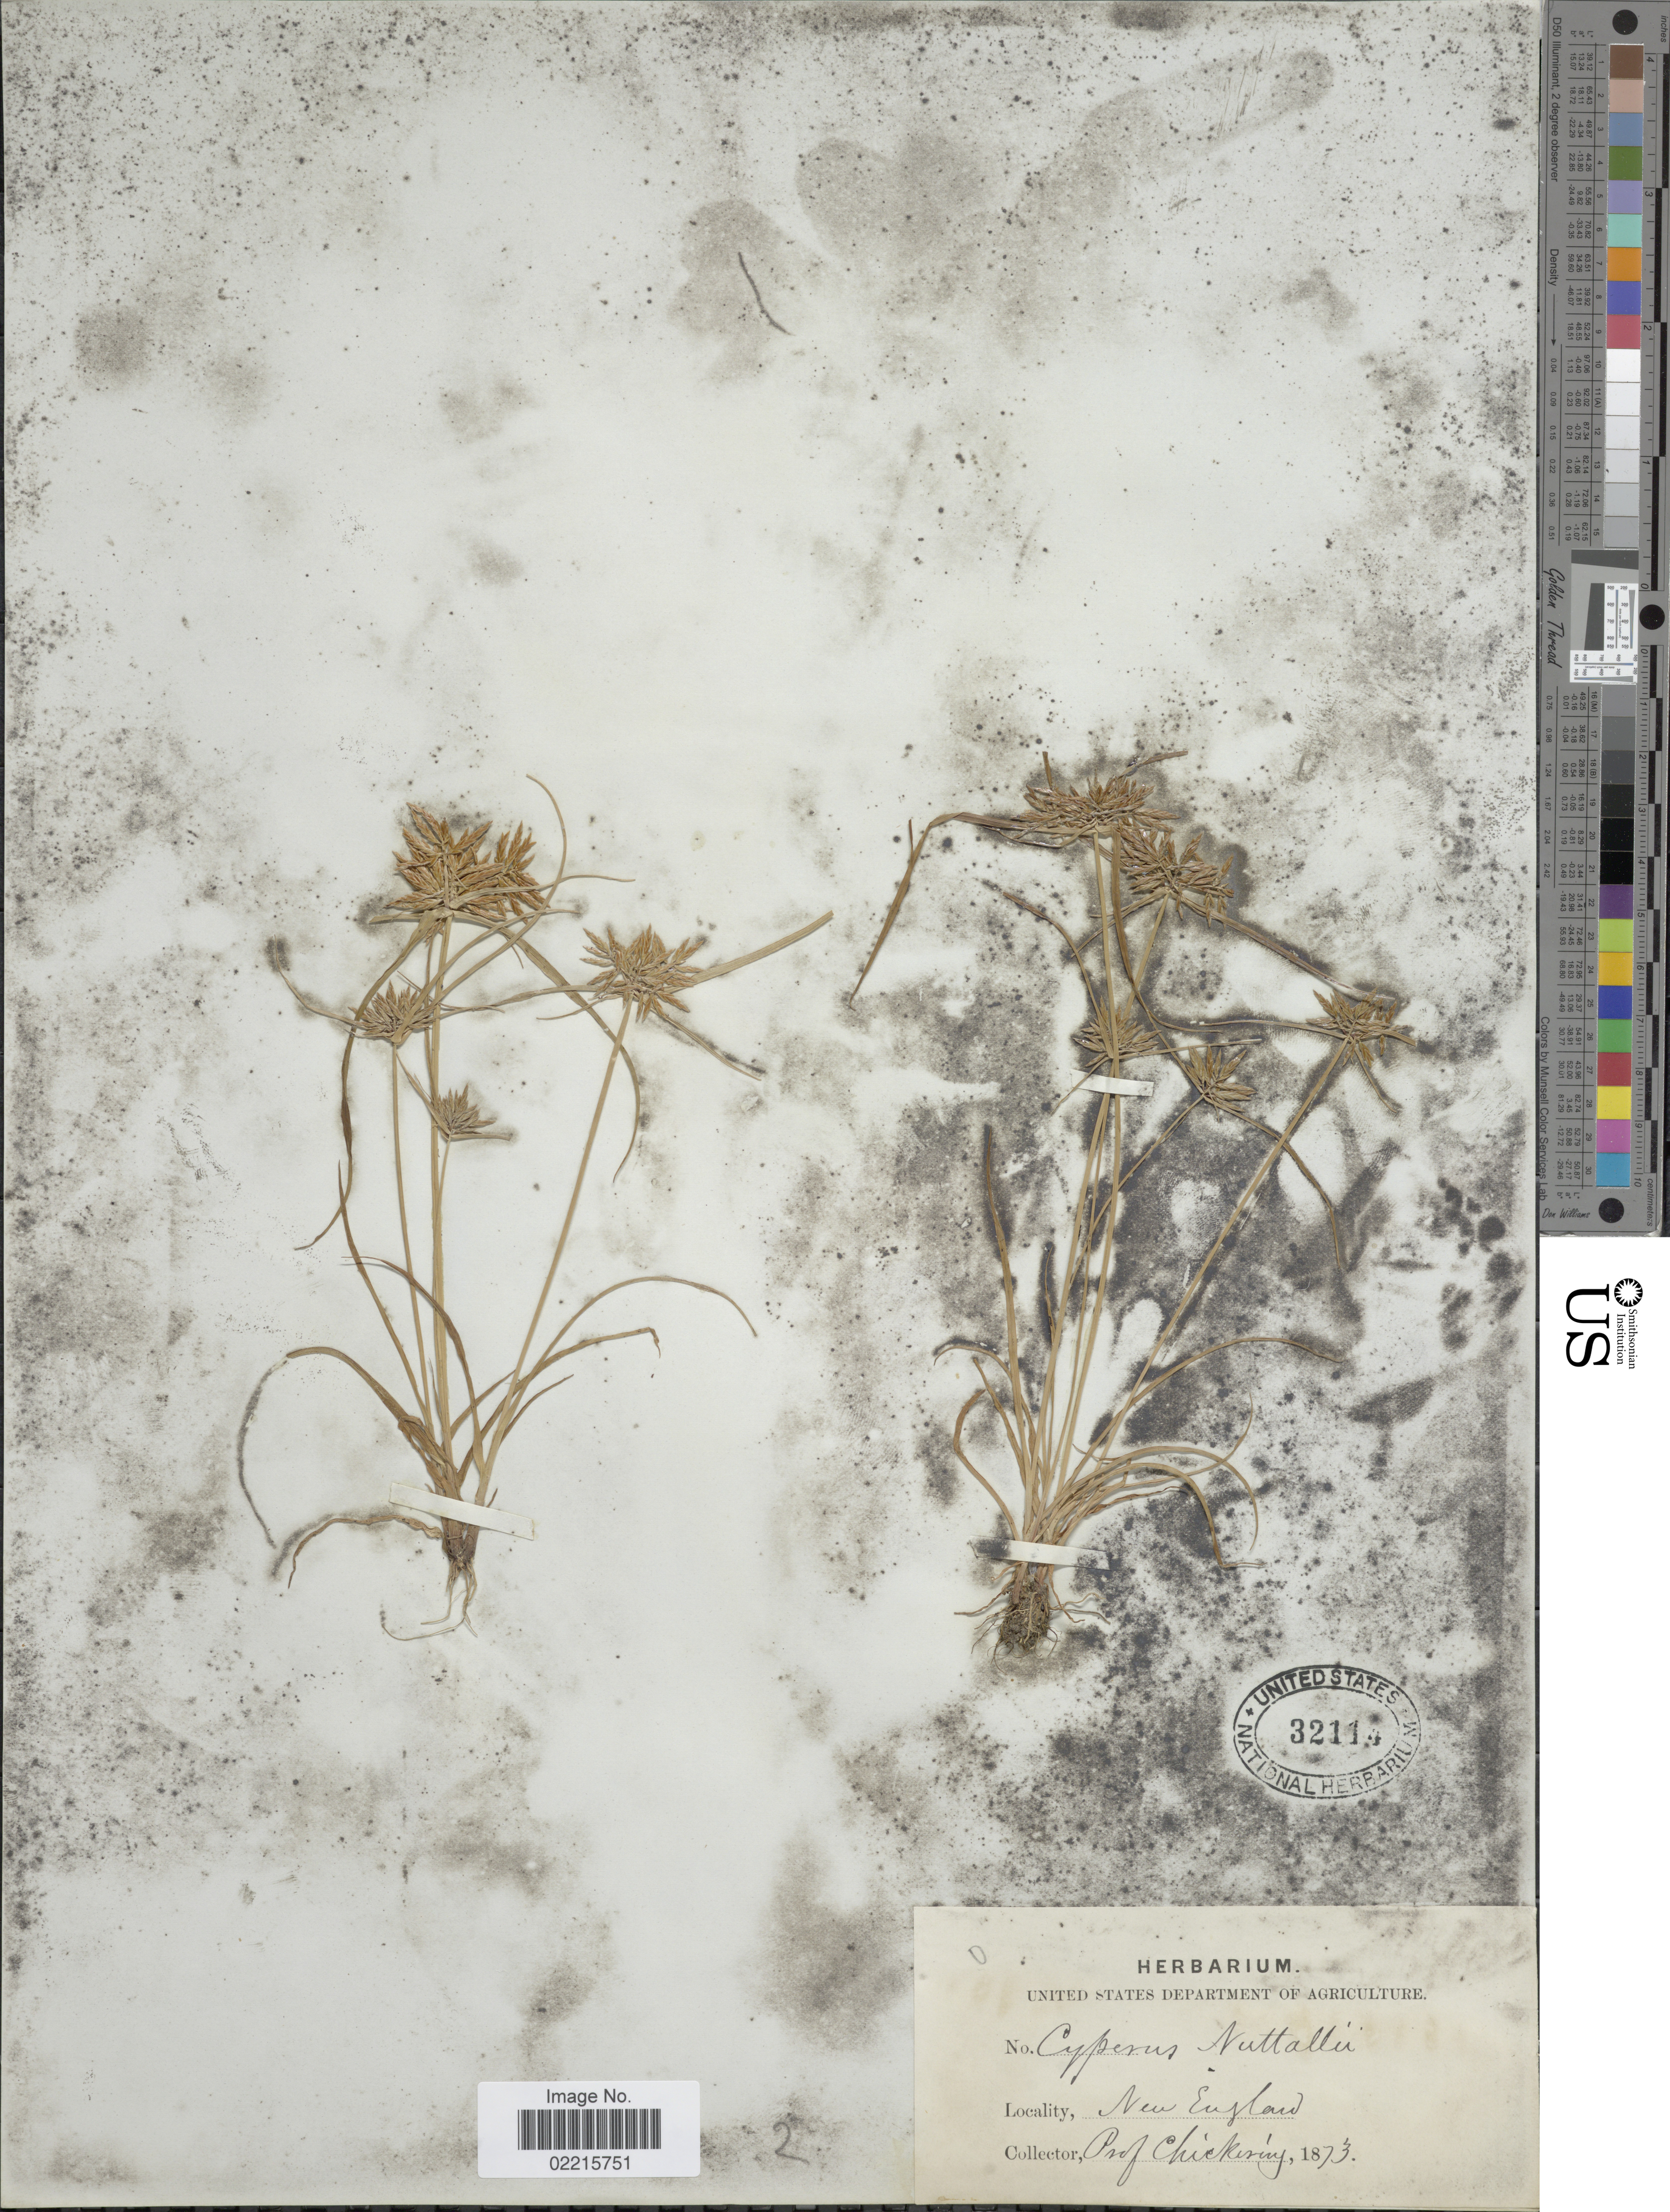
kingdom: Plantae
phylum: Tracheophyta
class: Liliopsida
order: Poales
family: Cyperaceae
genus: Cyperus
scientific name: Cyperus filicinus Vahl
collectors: -. Chickering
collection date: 1873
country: United States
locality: New England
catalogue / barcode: US 32114